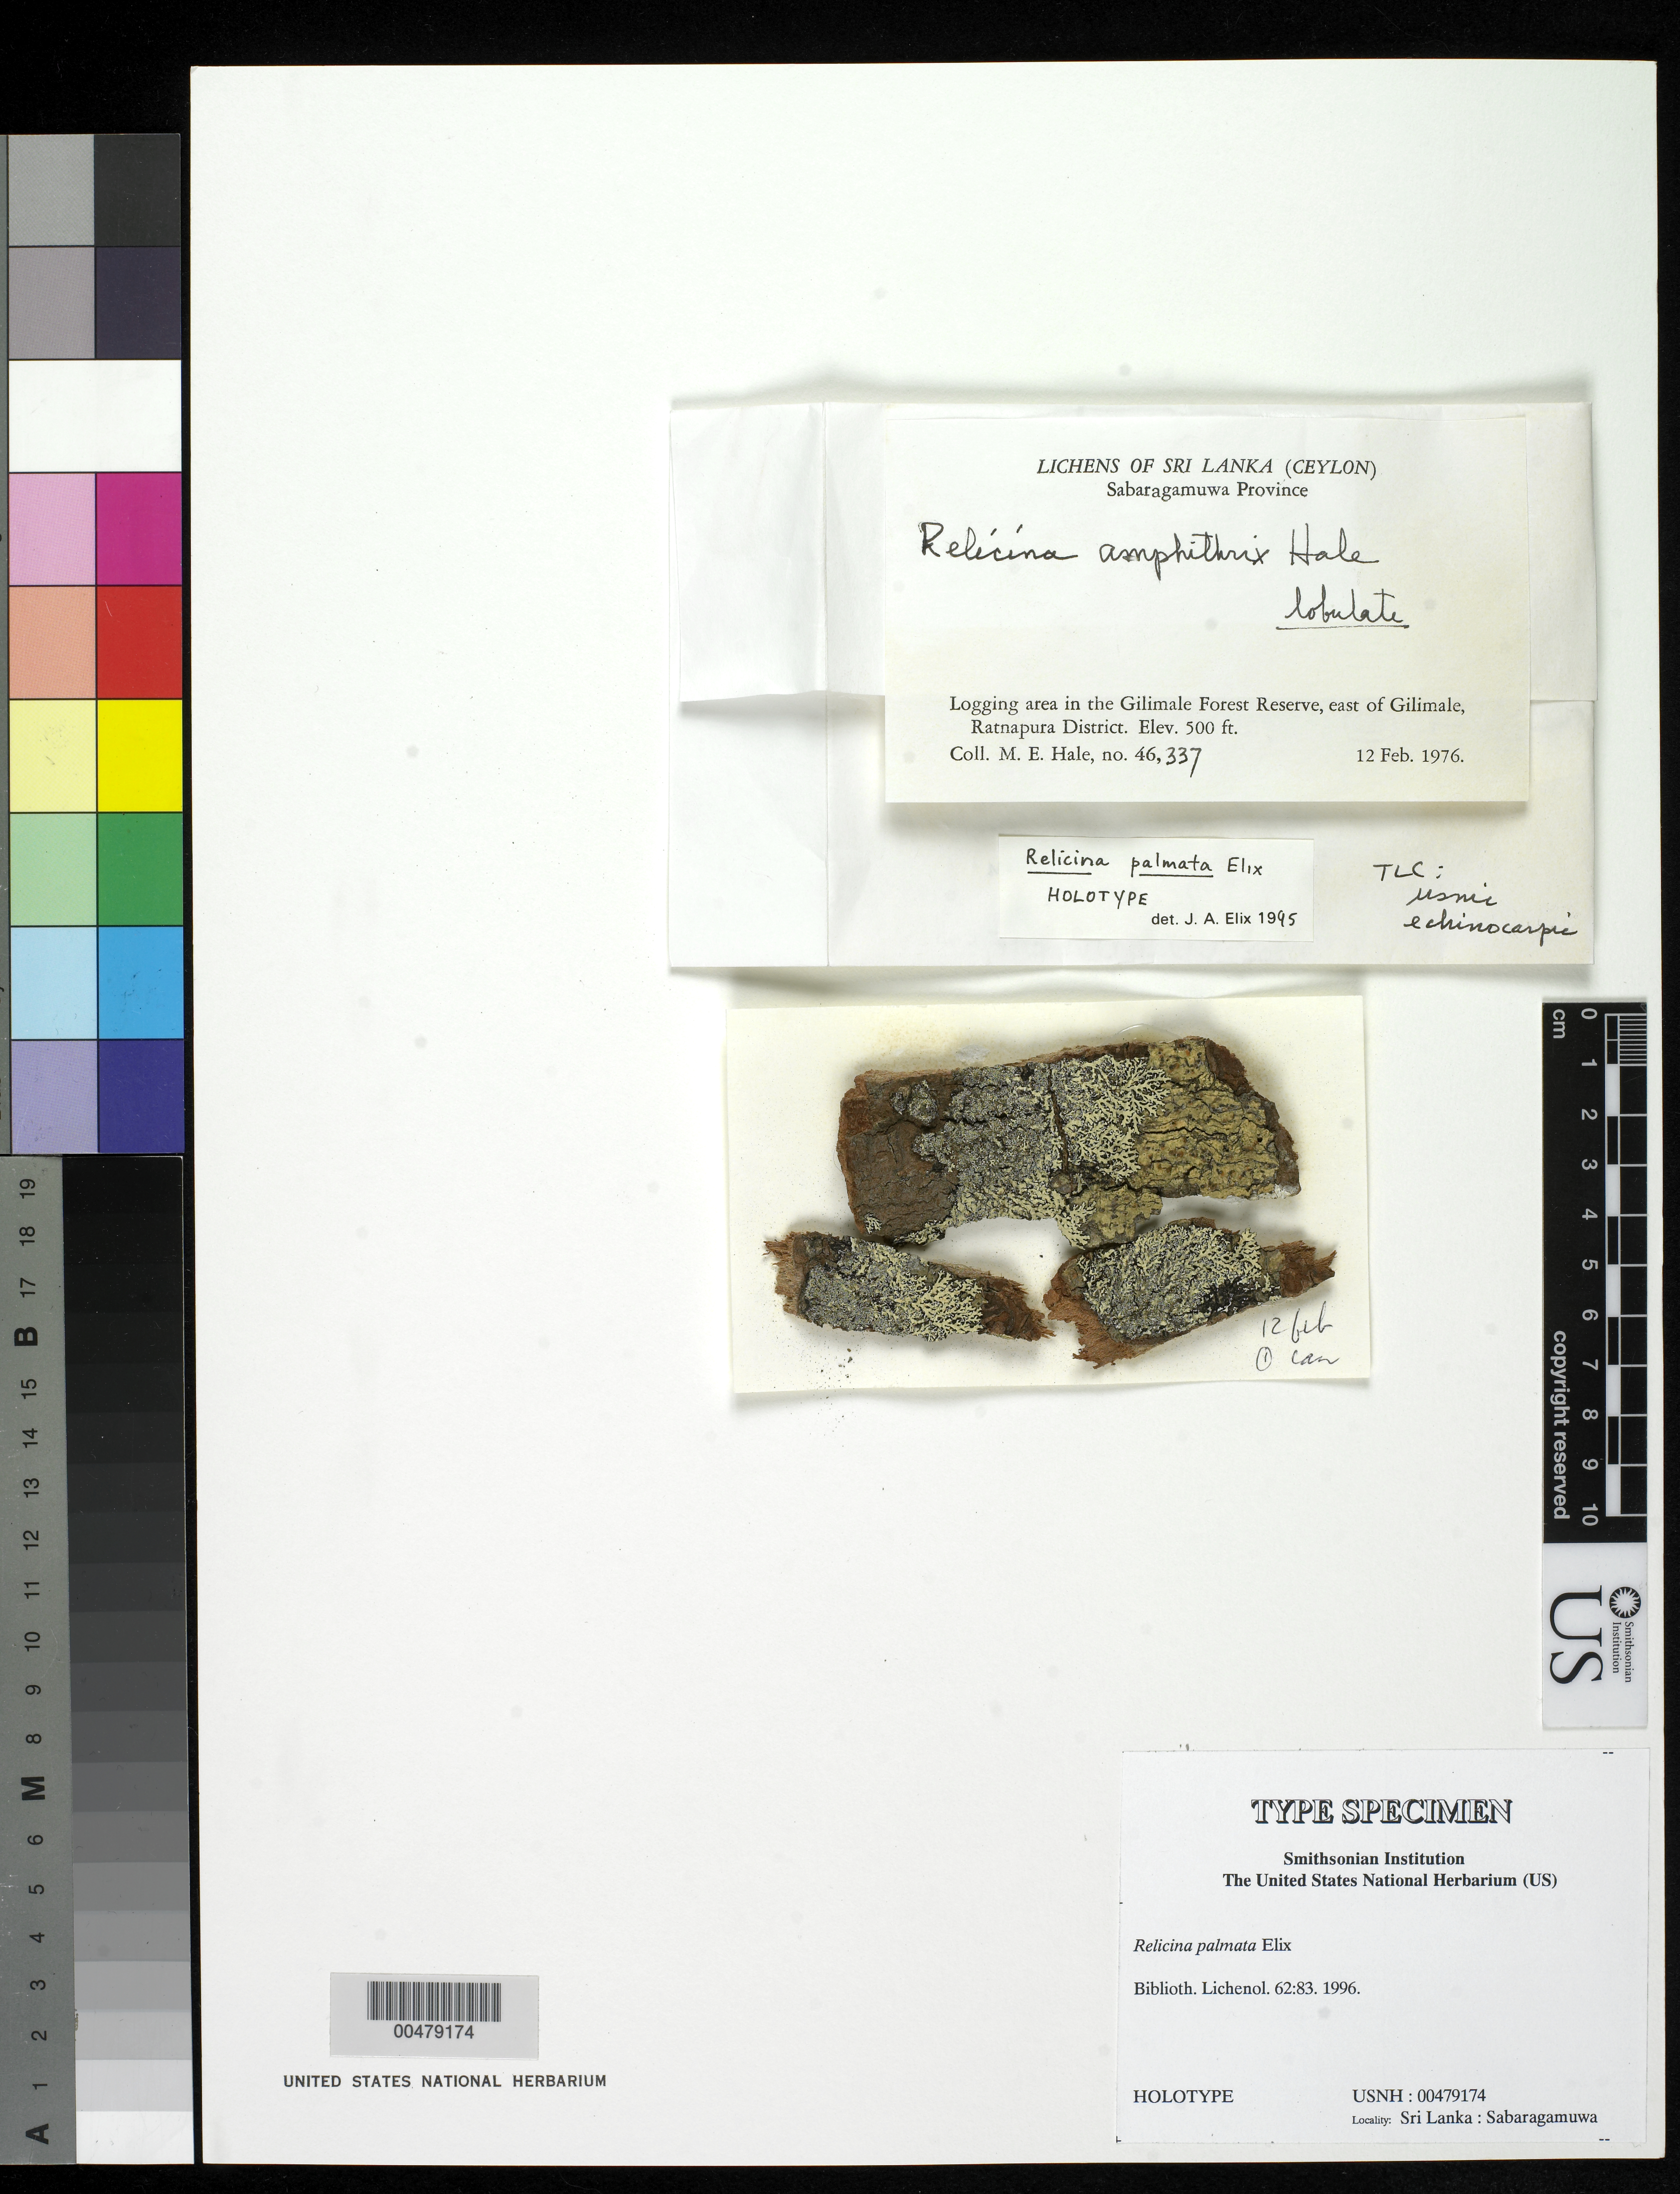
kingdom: Fungi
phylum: Ascomycota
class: Lecanoromycetes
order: Lecanorales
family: Parmeliaceae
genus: Relicina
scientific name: Relicina palmata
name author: Elix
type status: Holotype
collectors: M. Hale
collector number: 46337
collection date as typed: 12 Feb 1976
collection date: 1976-02-12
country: Sri Lanka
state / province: Sabaragamuwa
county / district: Ratnampura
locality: Gilimale Forest Reserve, E of Gilimale.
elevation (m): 152